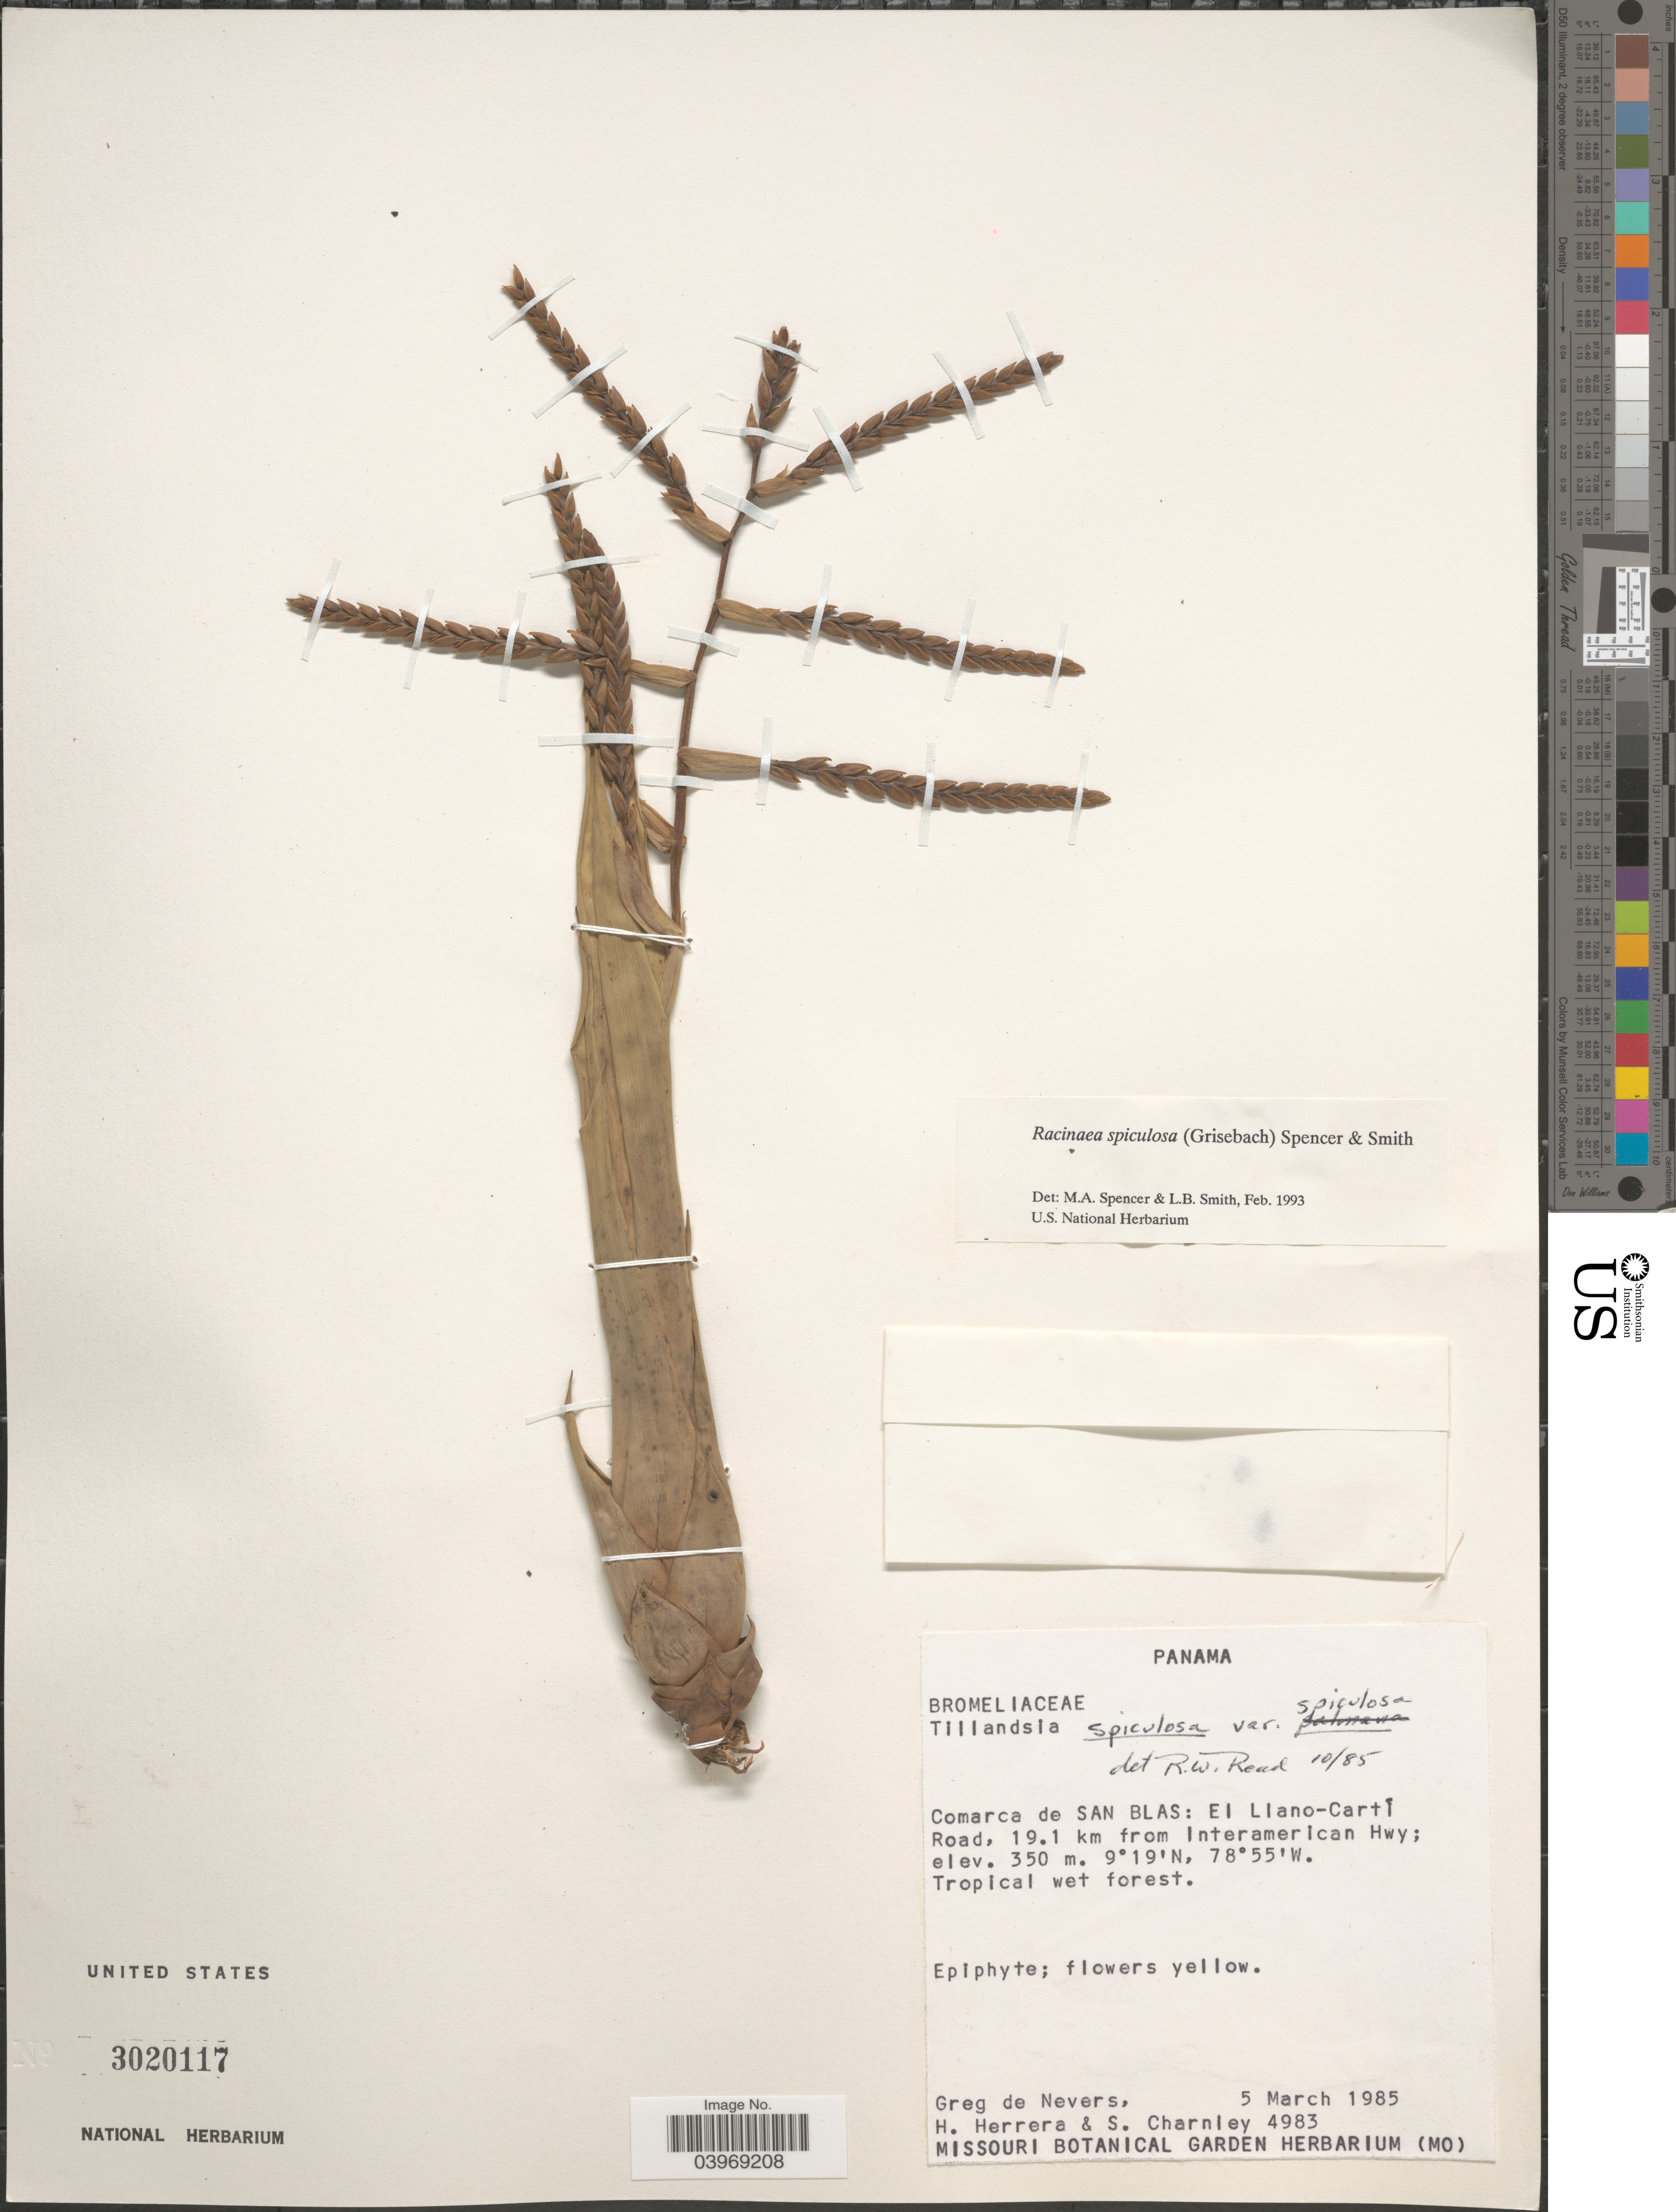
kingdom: Plantae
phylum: Tracheophyta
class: Liliopsida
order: Poales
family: Bromeliaceae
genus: Racinaea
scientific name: Racinaea spiculosa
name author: (Griseb.) M.A. Spencer & L.B. Sm.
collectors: G. C. de Nevers, H. Herrera & S. Charnley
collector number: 4983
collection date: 1985-03-05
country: Panama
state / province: Kuna Yala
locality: Comarca de San Blas: El llano-Carti Road, 19.1 km from Interamerican Hwy.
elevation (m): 350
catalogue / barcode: US 3020117